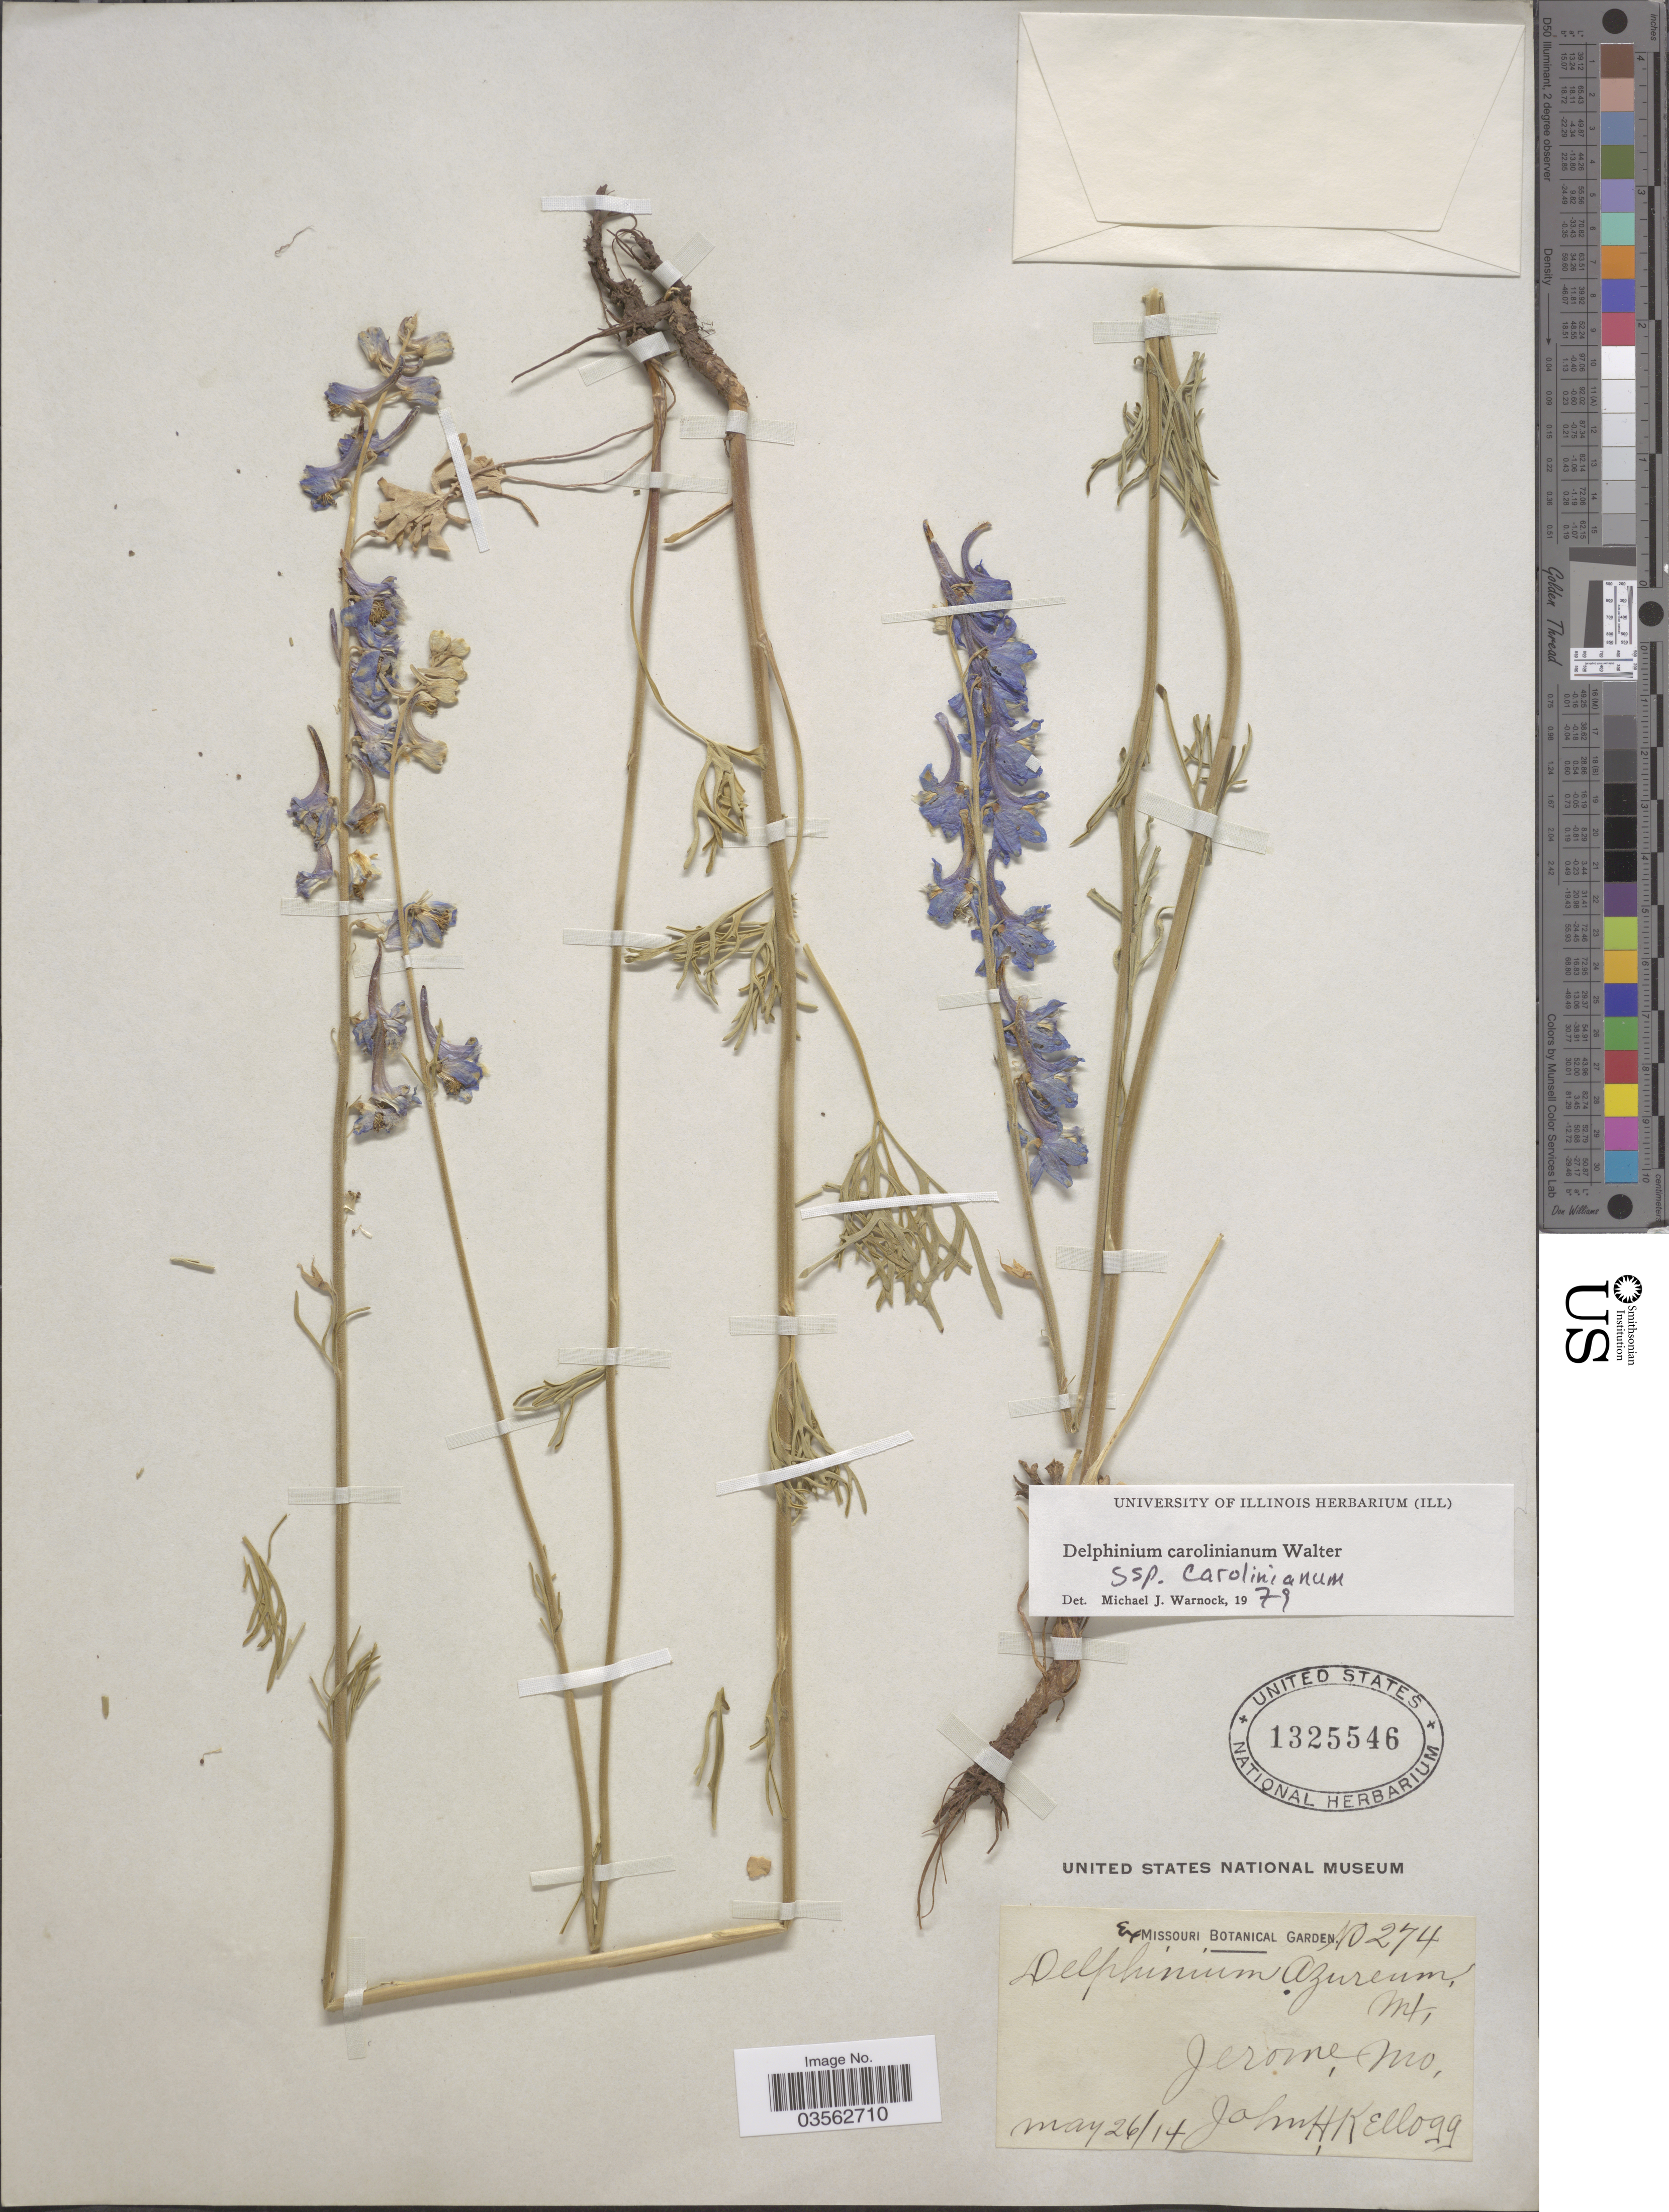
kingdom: Plantae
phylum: Tracheophyta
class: Magnoliopsida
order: Ranunculales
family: Ranunculaceae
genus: Delphinium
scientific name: Delphinium carolinianum subsp. carolinianum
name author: Walter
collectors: J. H. Kellogg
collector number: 10274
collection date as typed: Transcribed d/m/y: 26/5/14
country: United States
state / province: Missouri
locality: Jerome.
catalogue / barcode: US 1325546